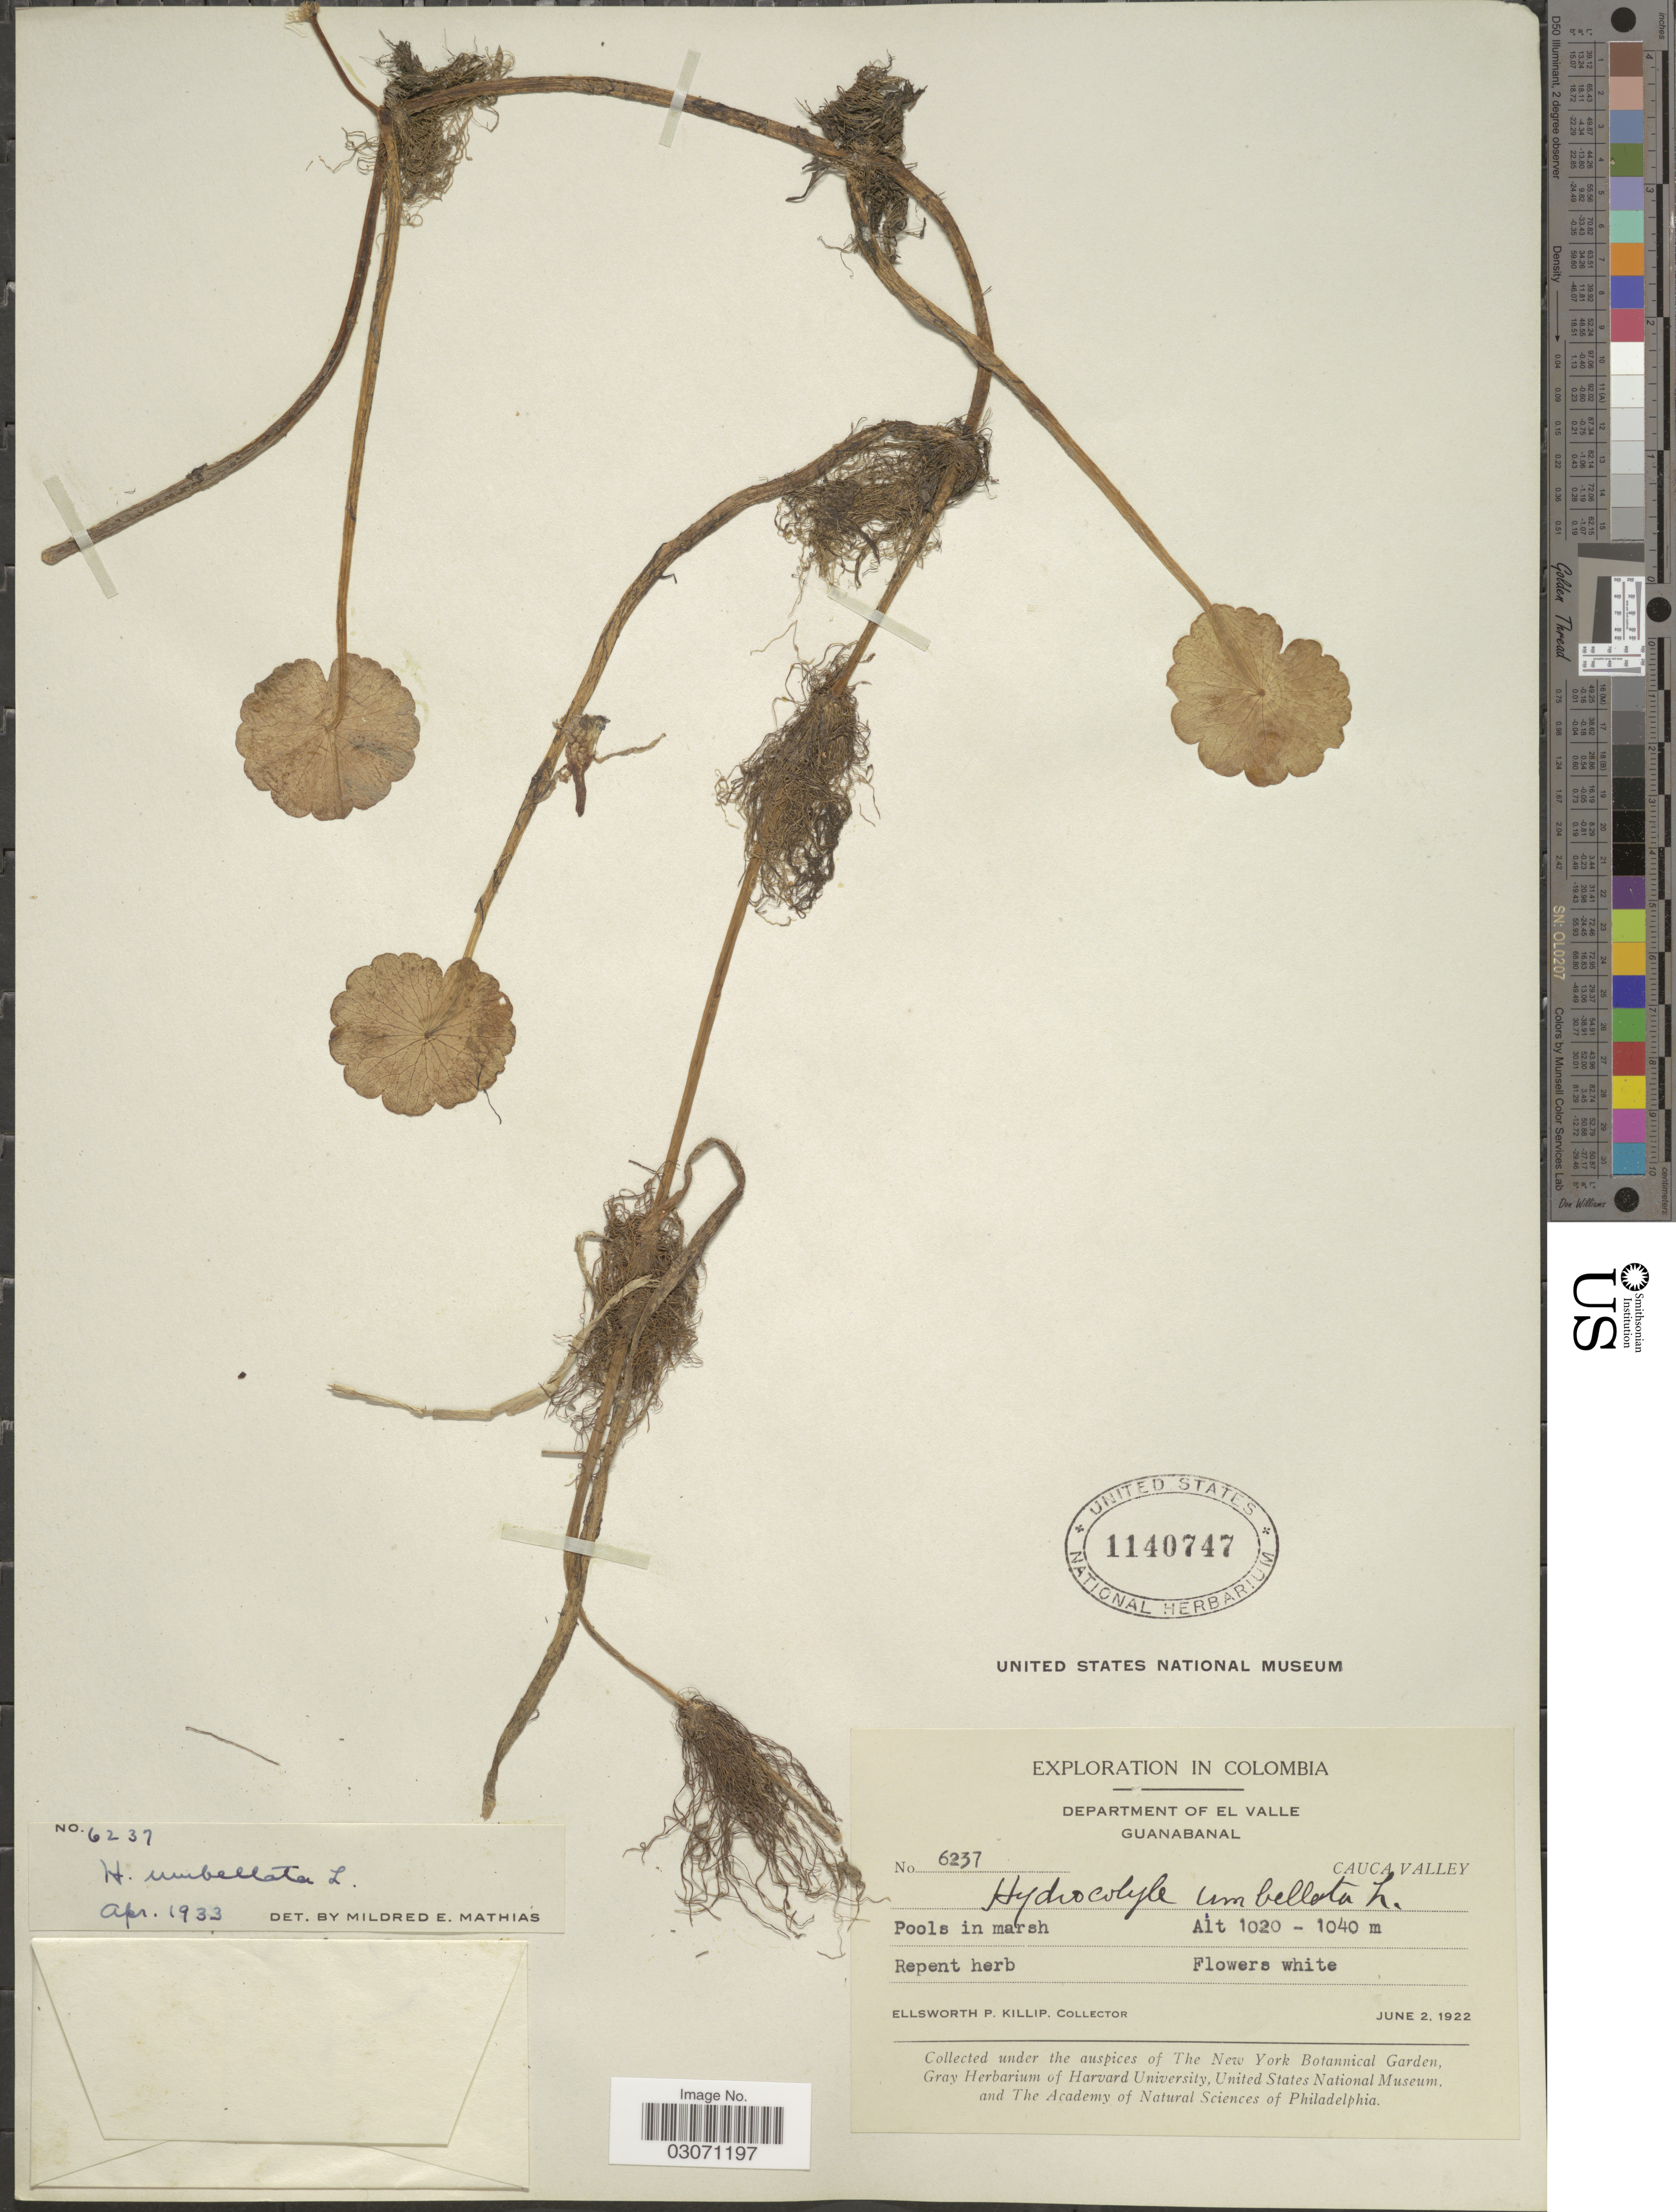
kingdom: Plantae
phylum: Tracheophyta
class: Magnoliopsida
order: Apiales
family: Araliaceae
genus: Hydrocotyle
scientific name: Hydrocotyle umbellata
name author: L.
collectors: E. P. Killip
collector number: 6237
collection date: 1922-06-02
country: Colombia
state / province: Valle del Cauca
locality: Department of El Valle. Guanabanal. Cauca Valley.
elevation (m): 1020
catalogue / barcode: US 1140747